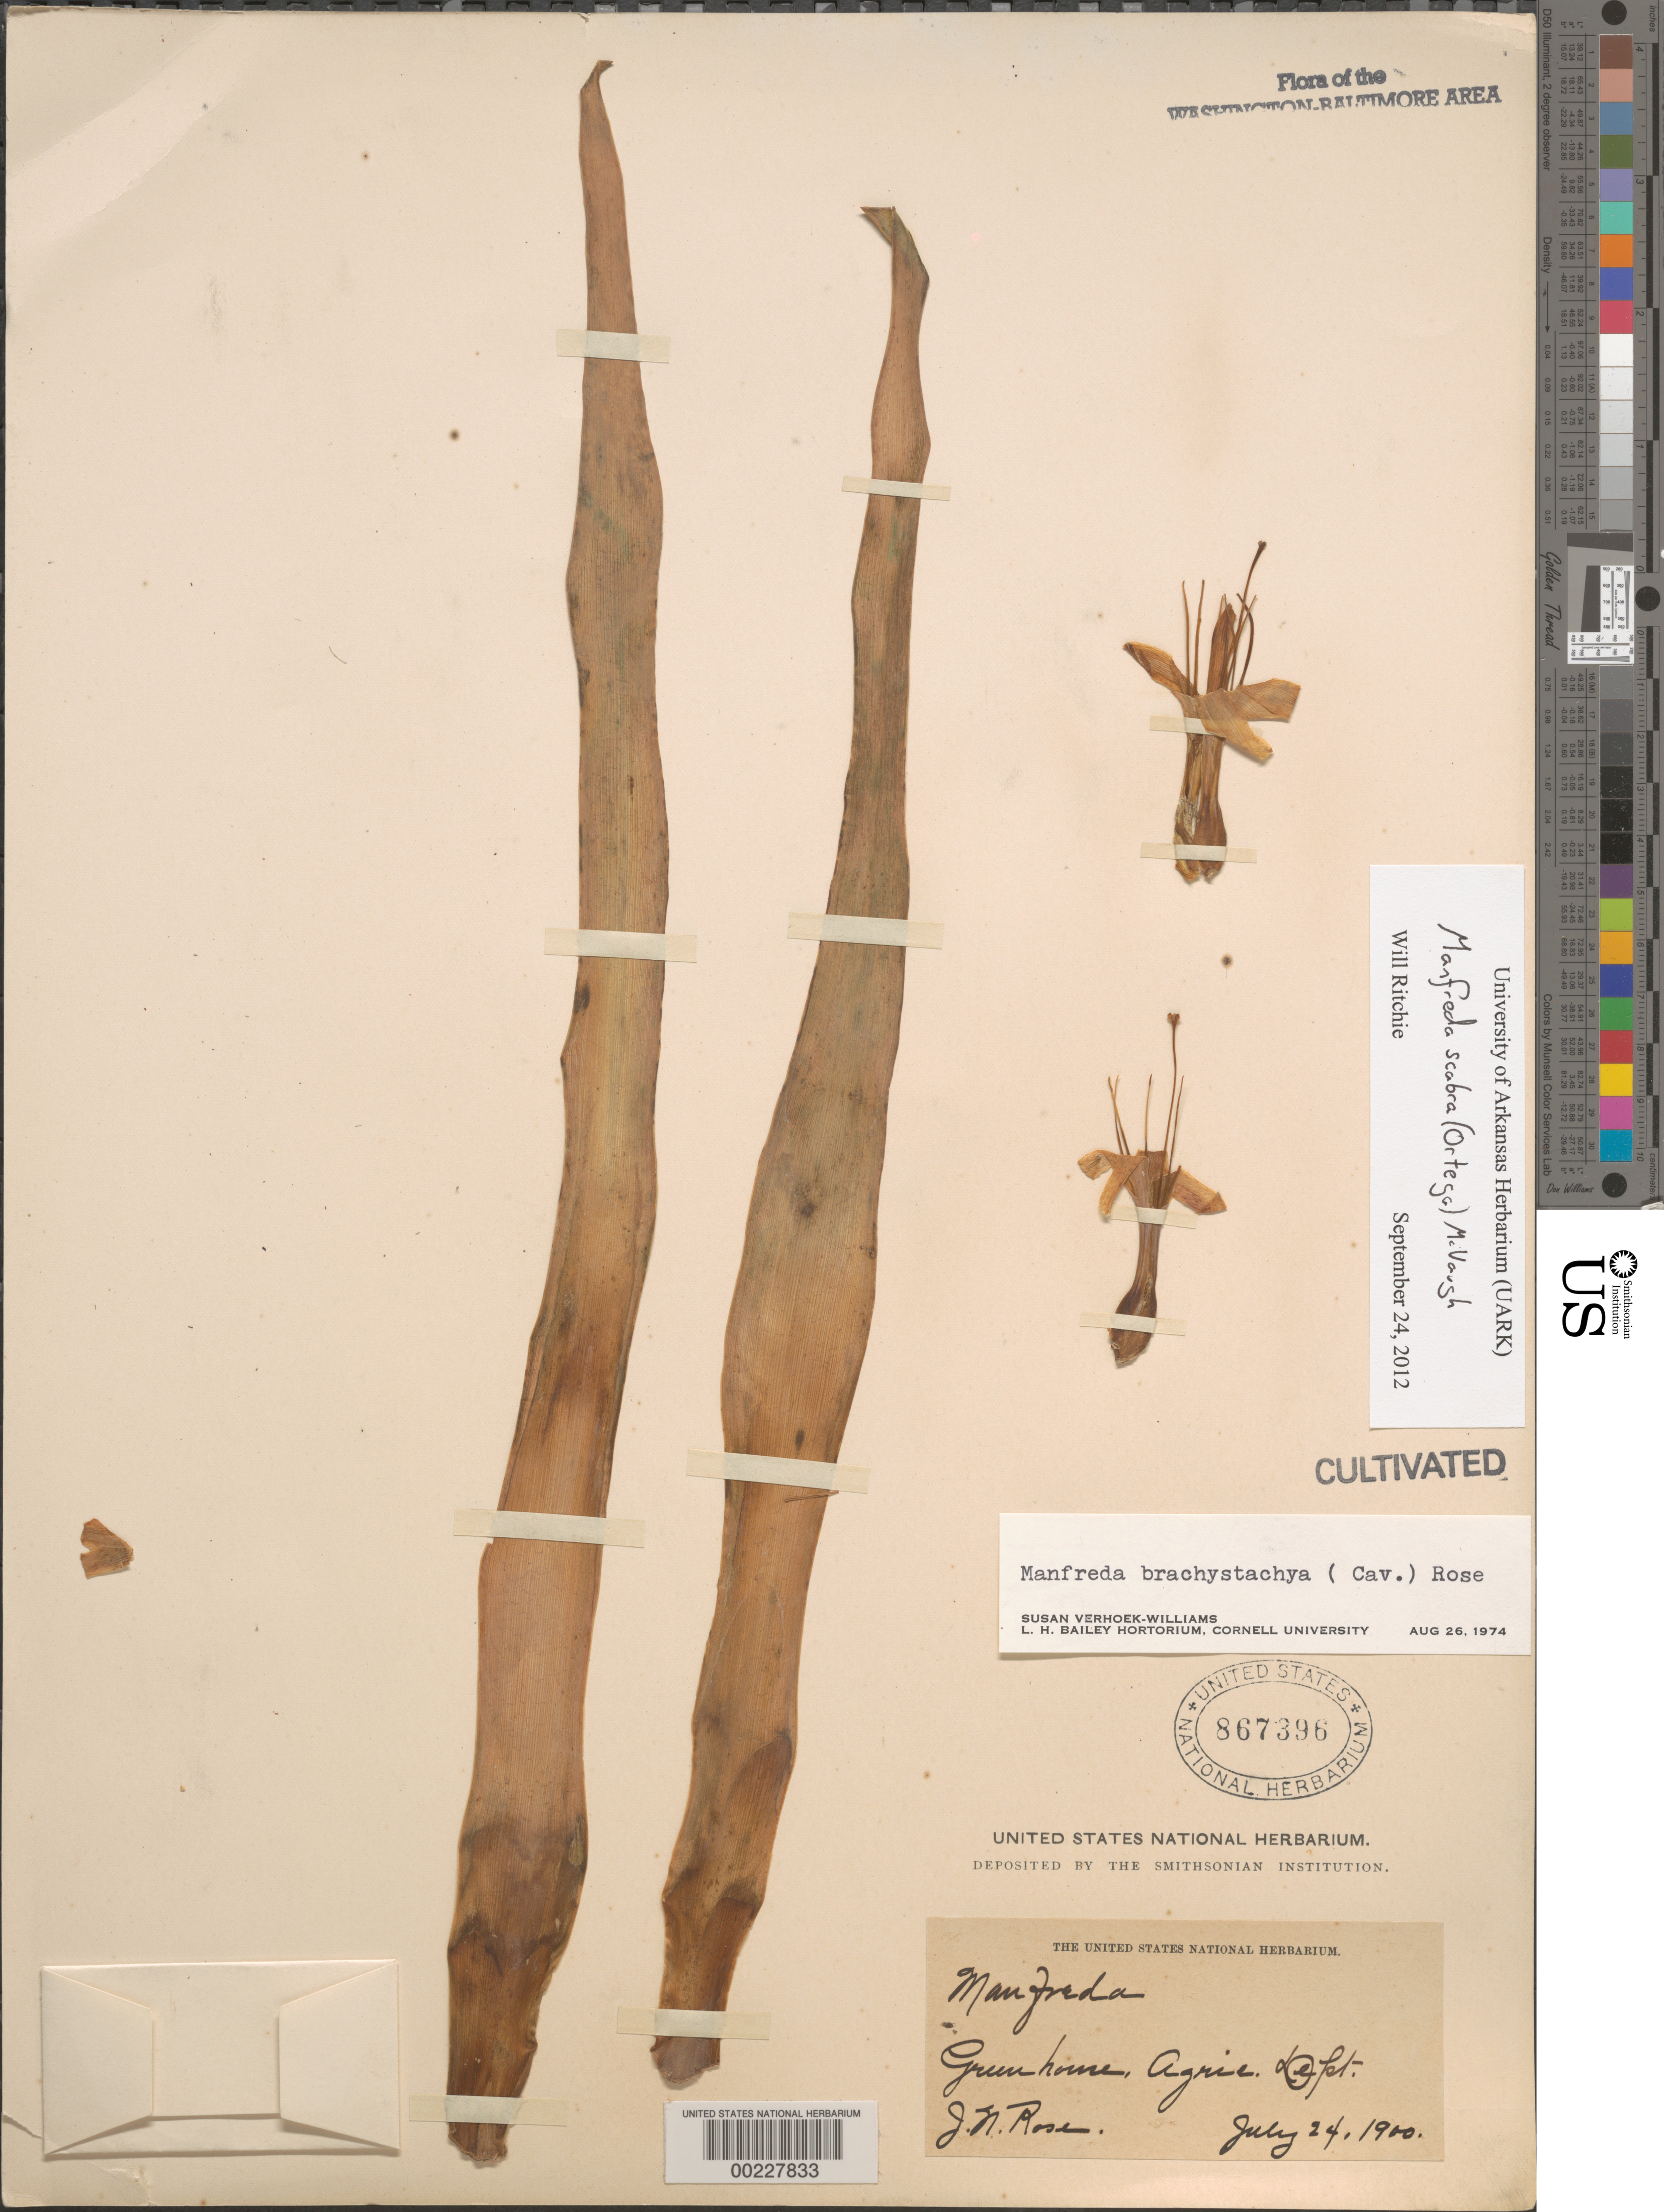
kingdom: Plantae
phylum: Tracheophyta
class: Liliopsida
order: Asparagales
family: Asparagaceae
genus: Manfreda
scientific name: Manfreda scabra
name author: (Ortega) McVaugh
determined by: Ritchie, J. W.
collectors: J. N. Rose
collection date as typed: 24 Jul 1900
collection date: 1900-07-24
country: United States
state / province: District of Columbia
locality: Greenhouse, Dept. of Agriculture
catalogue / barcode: US 867396